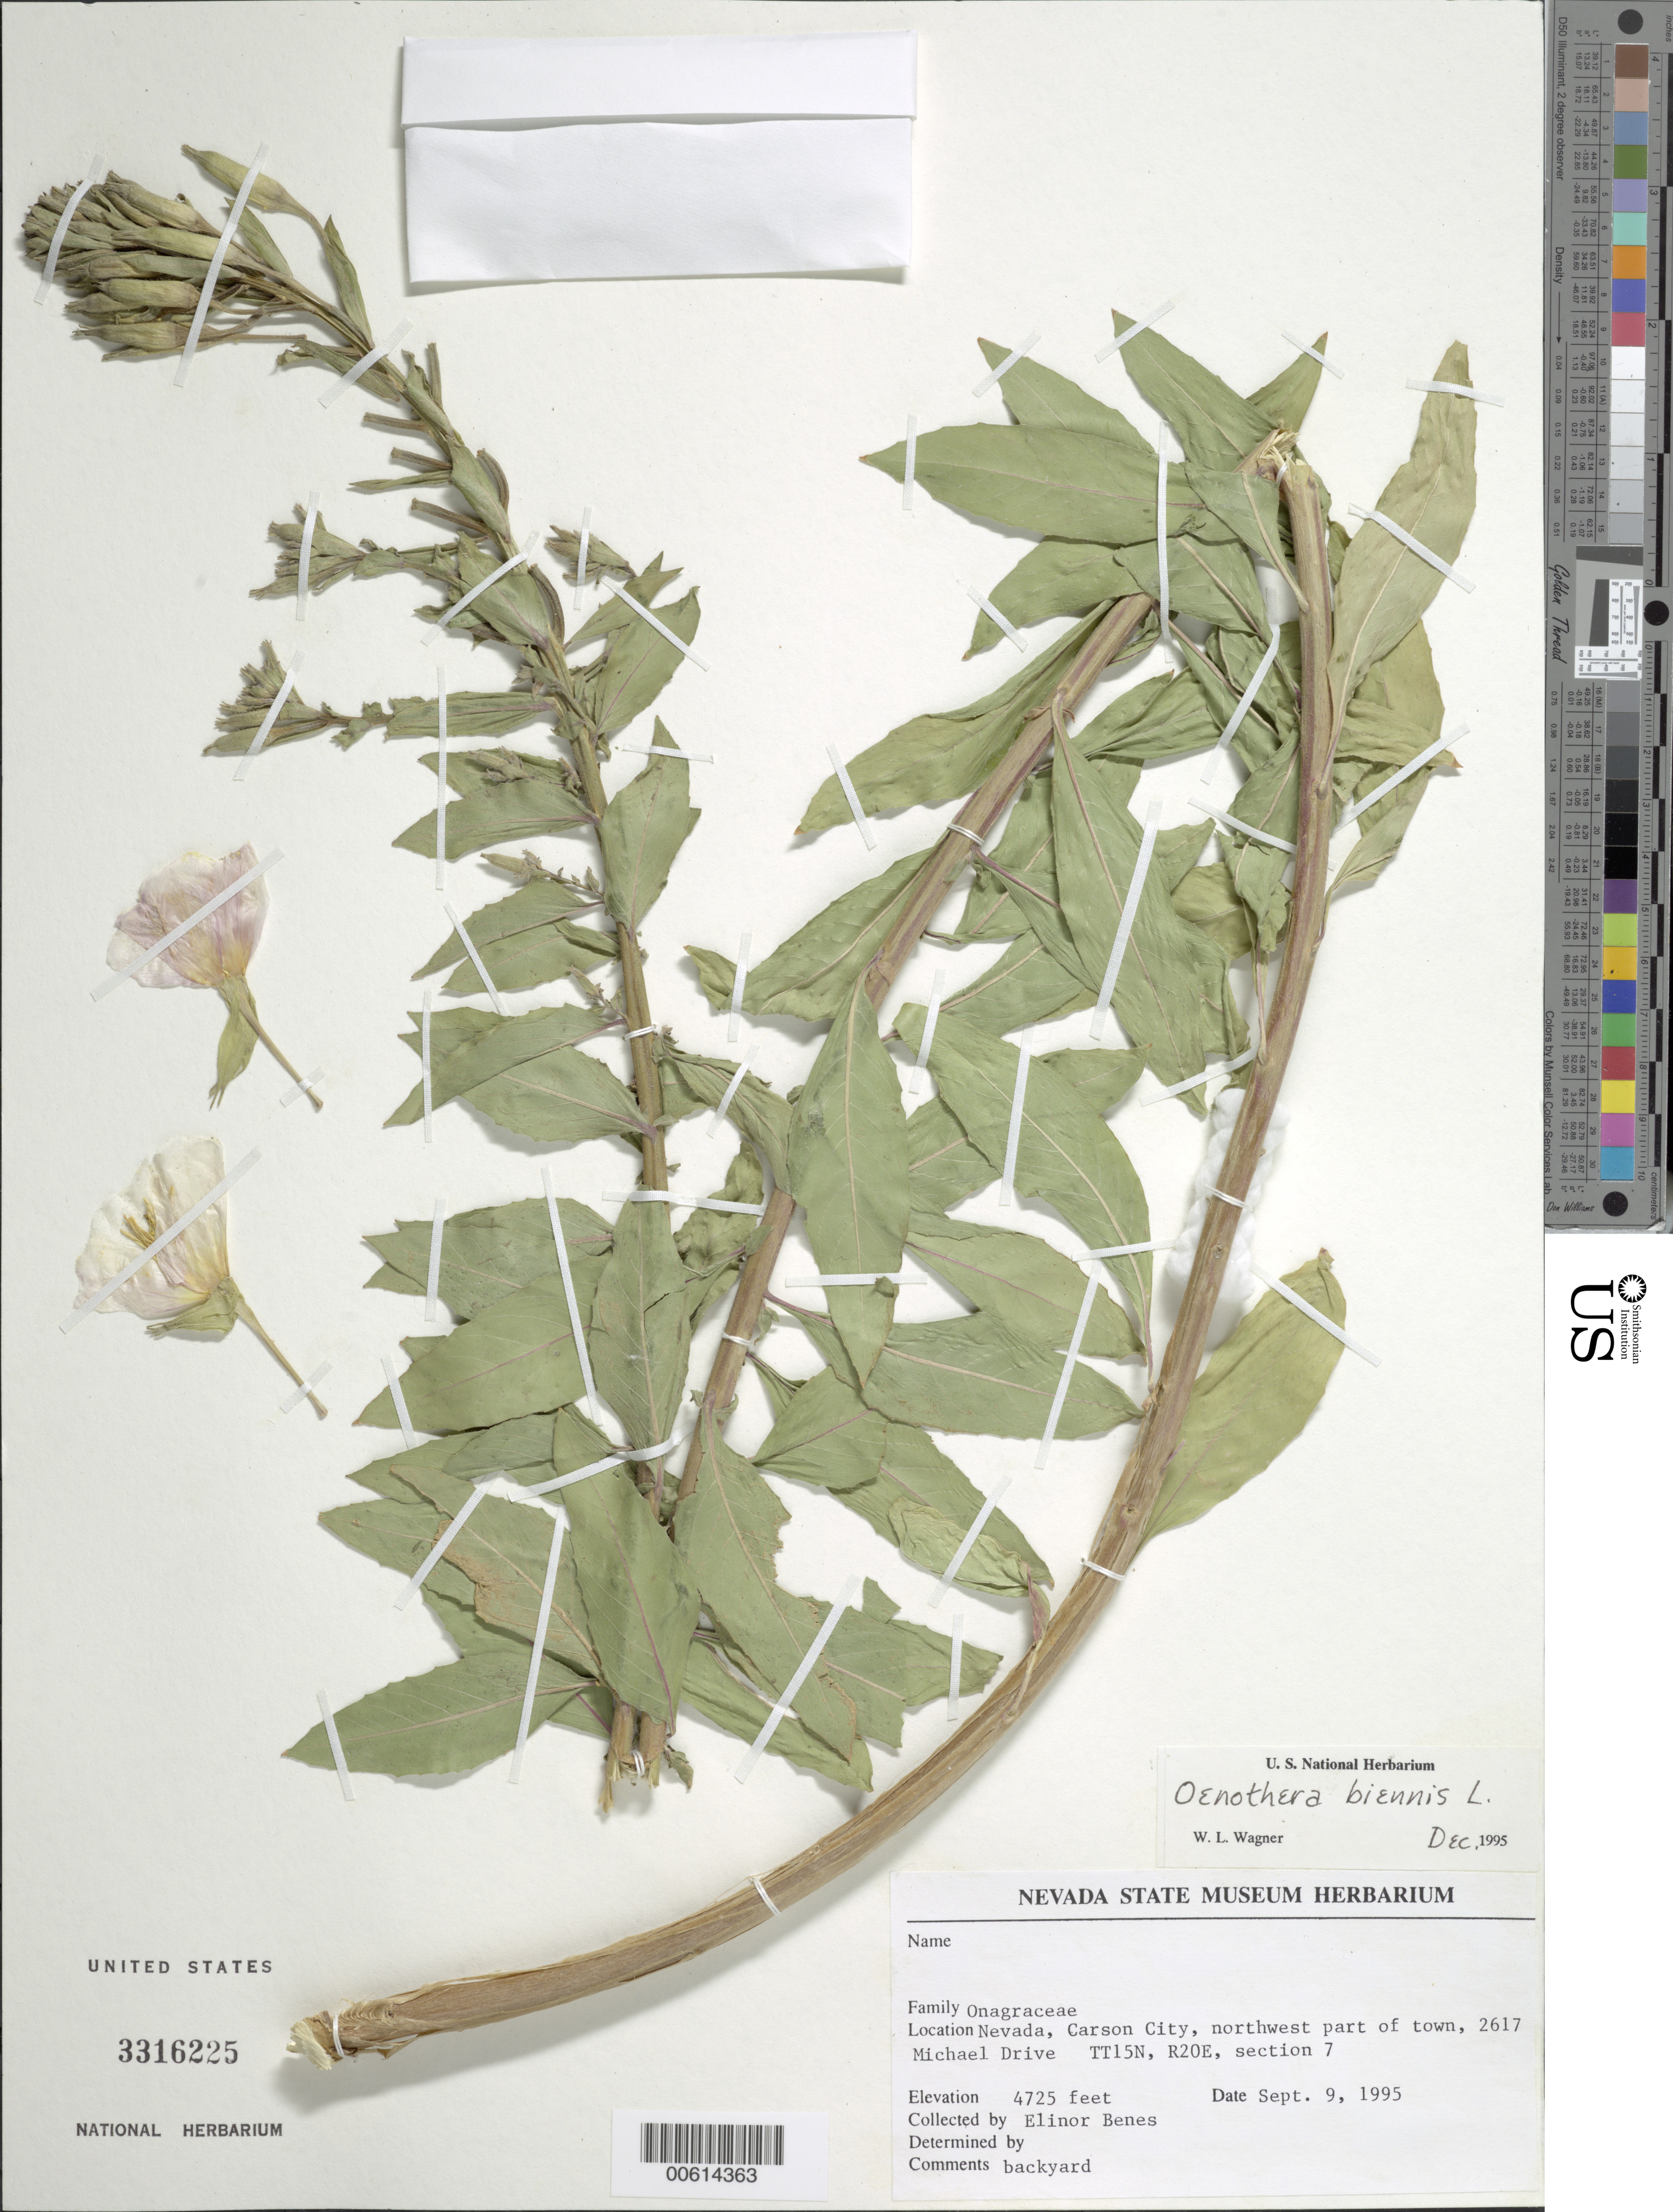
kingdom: Plantae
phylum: Tracheophyta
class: Magnoliopsida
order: Myrtales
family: Onagraceae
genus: Oenothera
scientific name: Oenothera biennis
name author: L.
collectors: E. Benes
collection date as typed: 09 Sep 1995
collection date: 1995-09-09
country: United States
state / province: Nevada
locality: Carson City, 2617 Michael Drive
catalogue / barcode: US 3316225